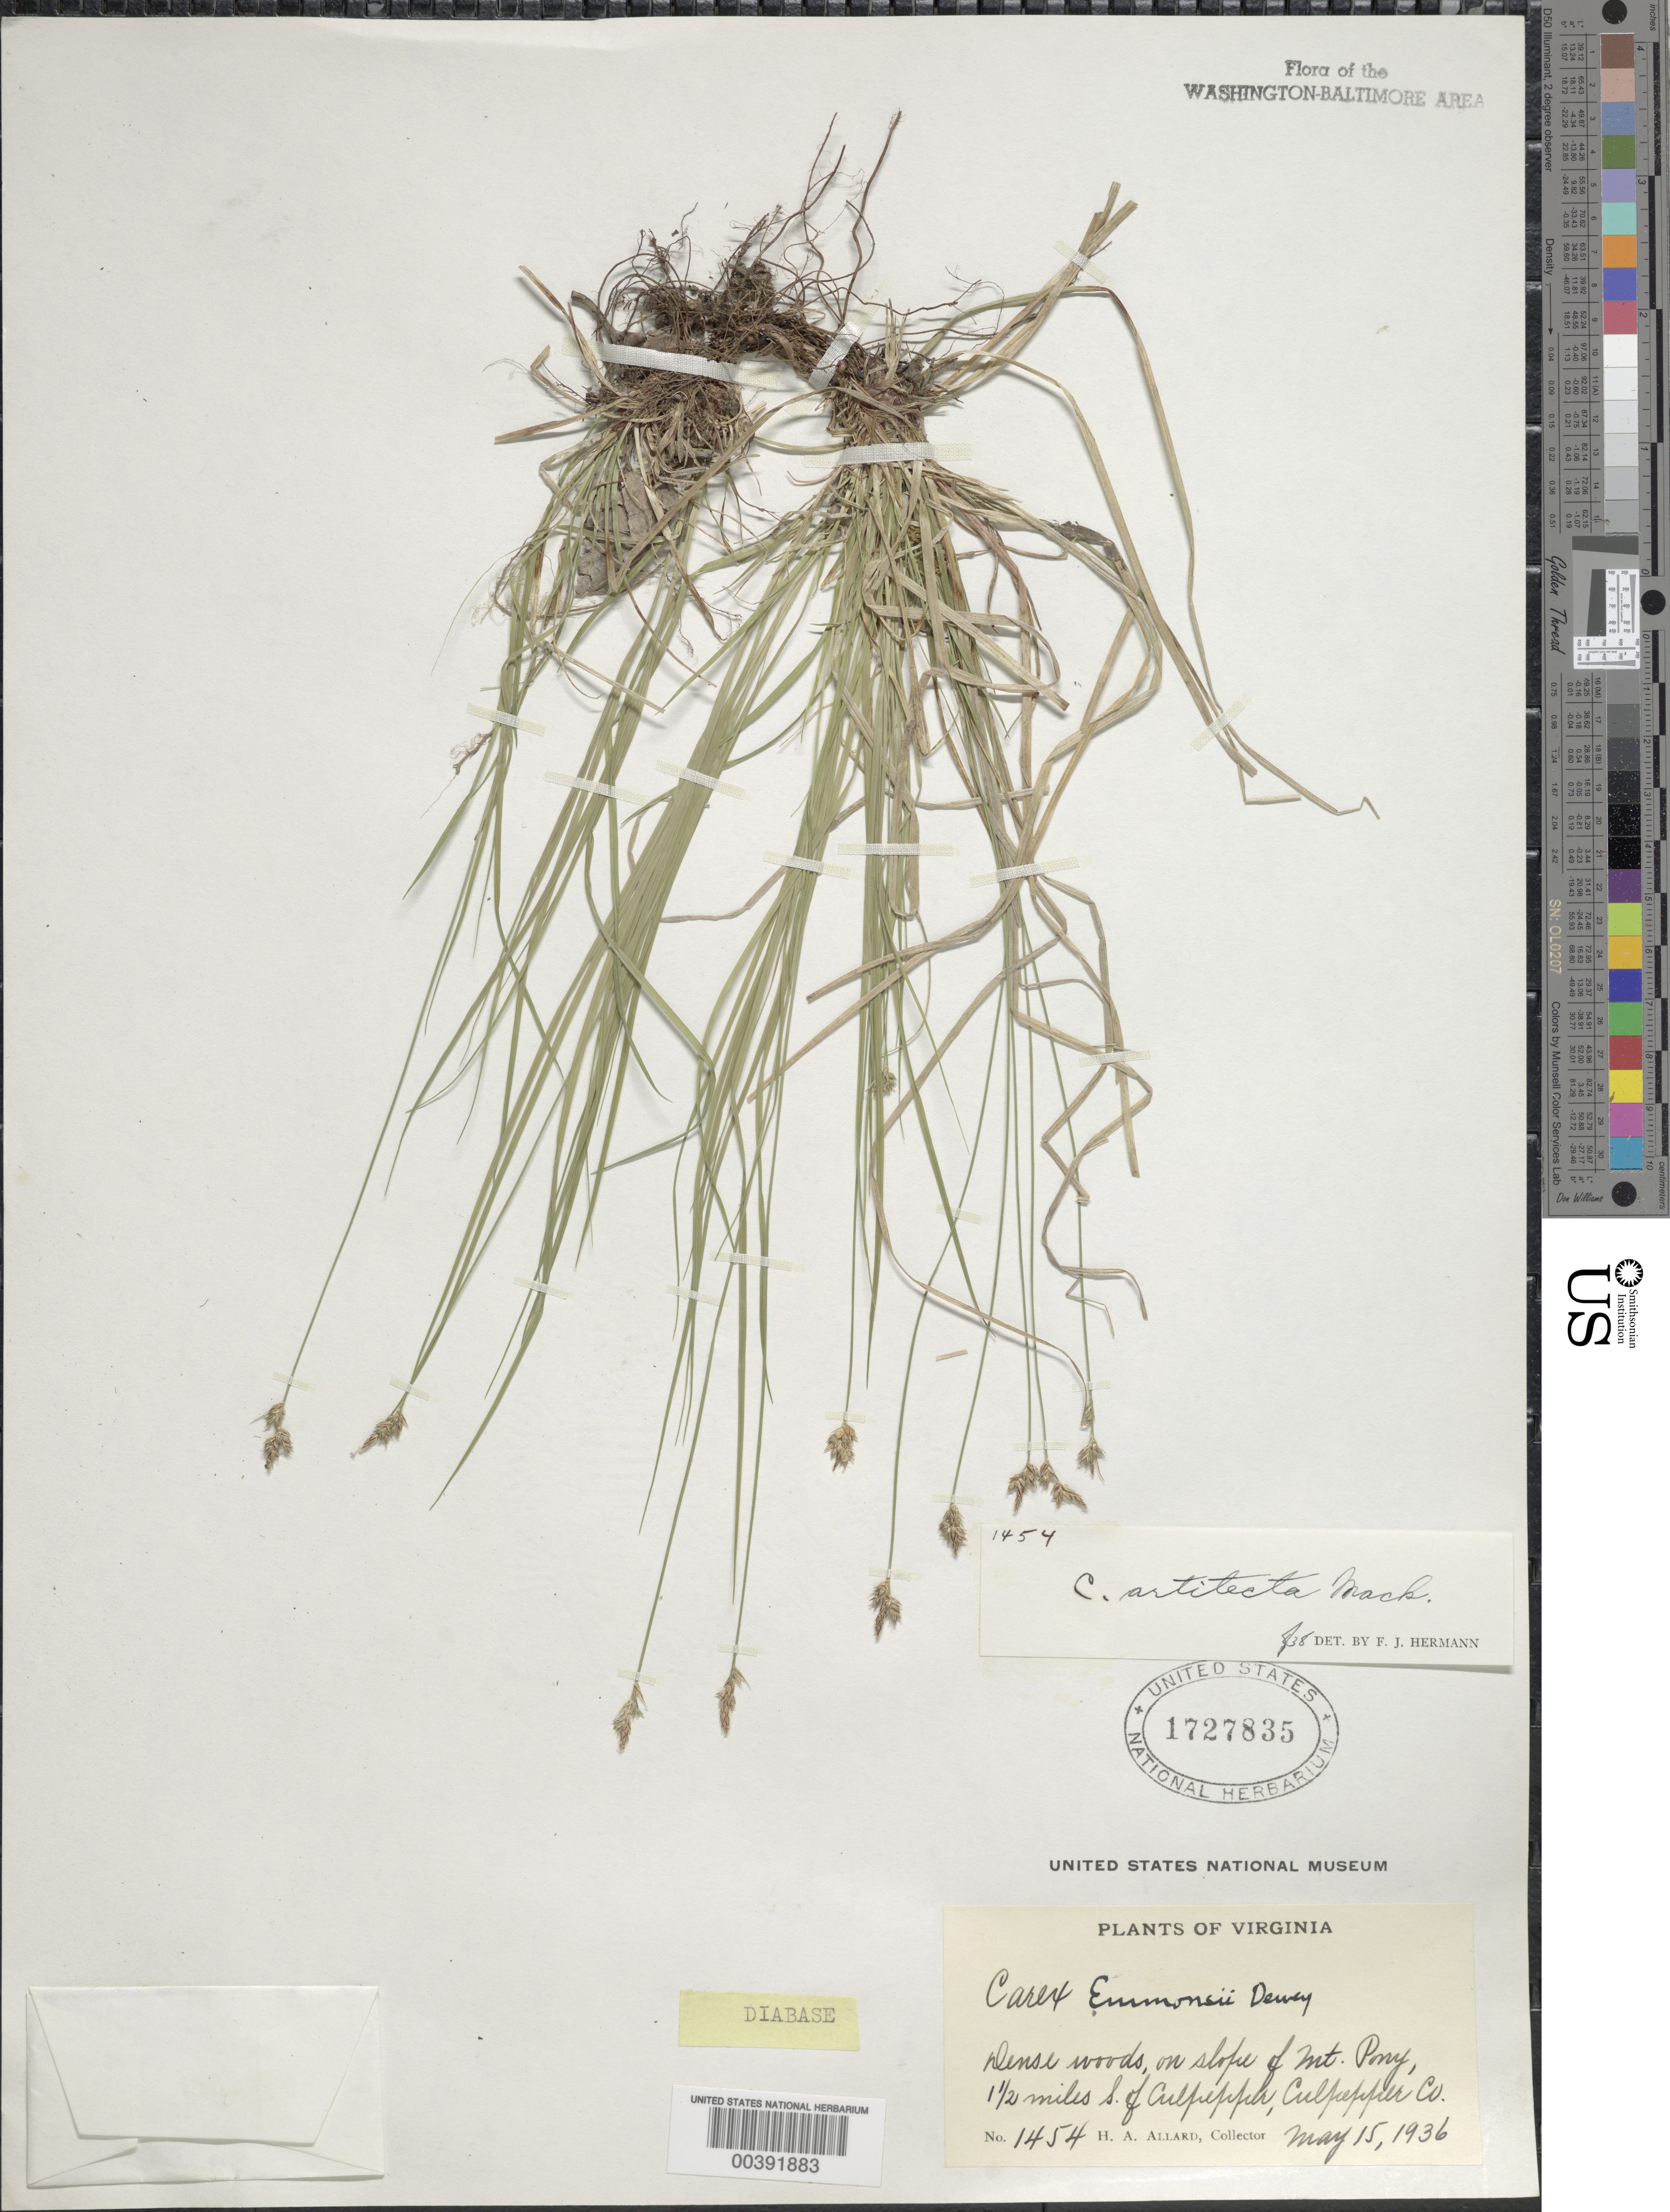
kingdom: Plantae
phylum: Tracheophyta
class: Liliopsida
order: Poales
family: Cyperaceae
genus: Carex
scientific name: Carex albicans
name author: Willd. ex Spreng.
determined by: Shetler, Stanwyn G., (US), NMNH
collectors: H. A. Allard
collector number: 1454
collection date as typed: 15 May 1936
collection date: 1936-05-15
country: United States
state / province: Virginia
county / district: Culpeper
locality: Mt. Pony, S of Culpepper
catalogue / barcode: US 1727835